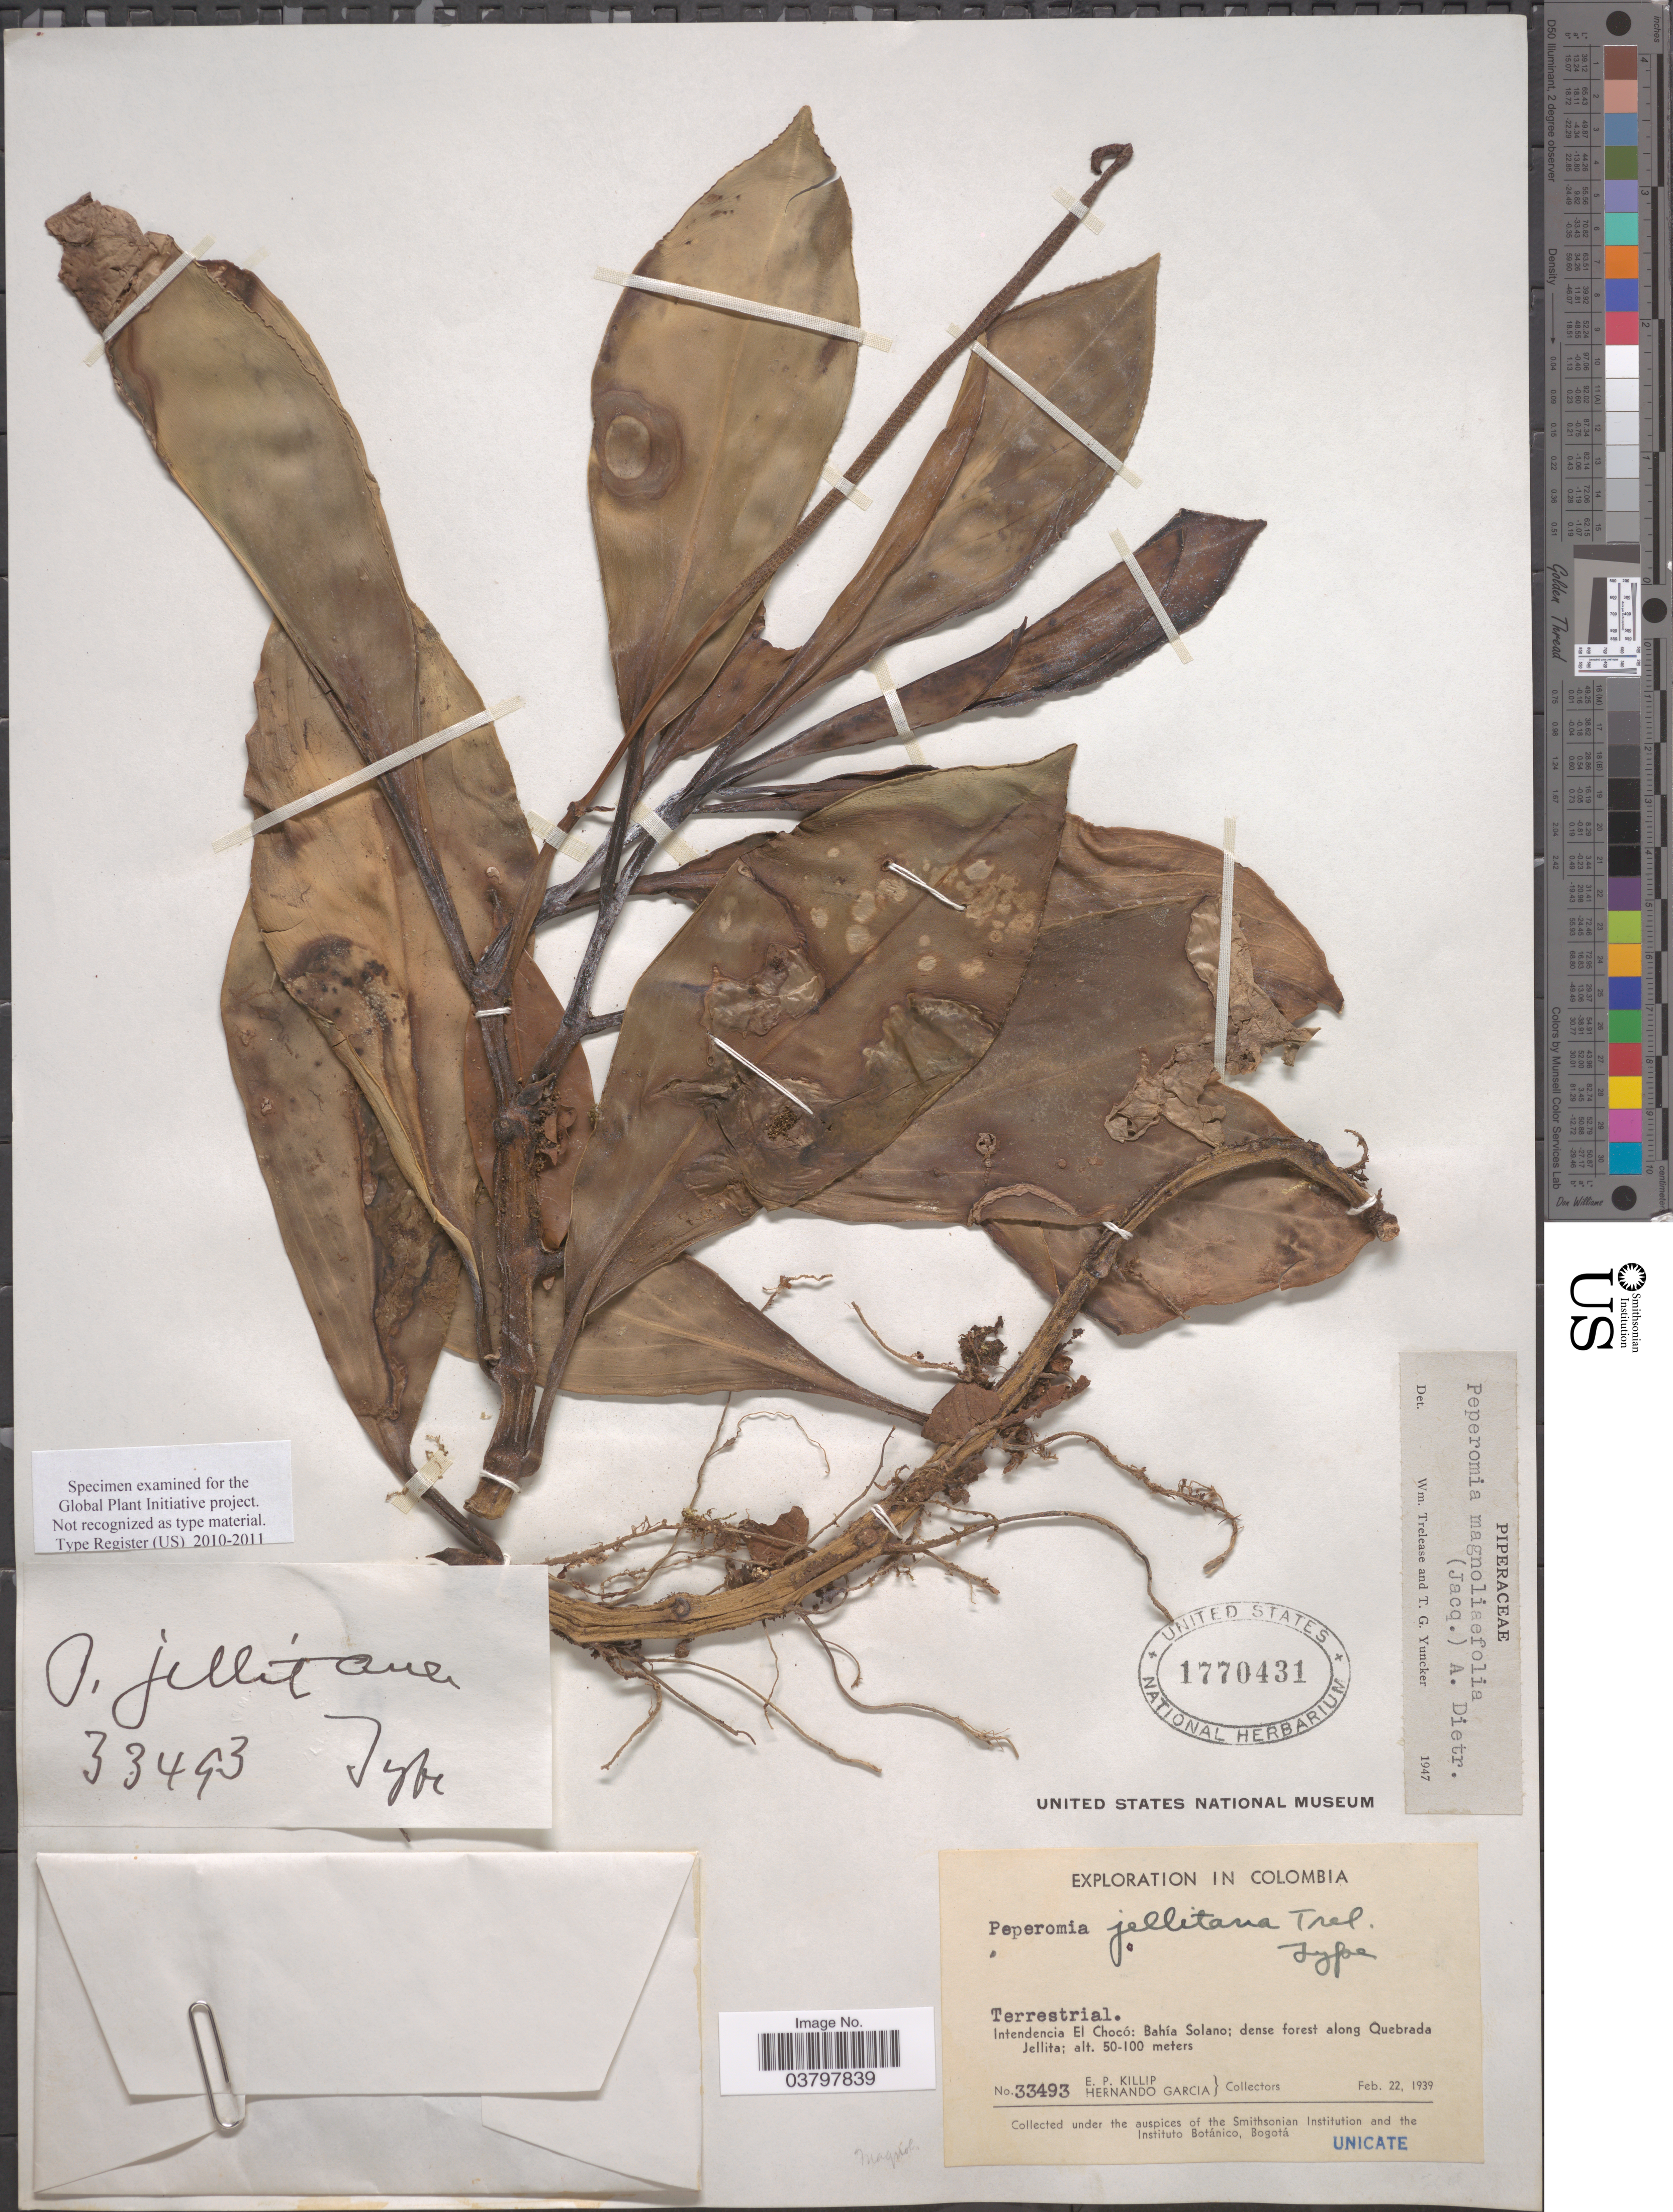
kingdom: Plantae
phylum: Tracheophyta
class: Magnoliopsida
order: Piperales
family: Piperaceae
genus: Peperomia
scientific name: Peperomia magnoliifolia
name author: (Jacq.) A. Dietr.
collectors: E. P. Killip & H. Garcia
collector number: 33493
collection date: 1939-02-22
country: Colombia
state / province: Chocó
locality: Intendencia El Chocó: Bahía Solano; dense forest along Quebrada Jellita.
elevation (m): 50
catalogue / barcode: US 1770431